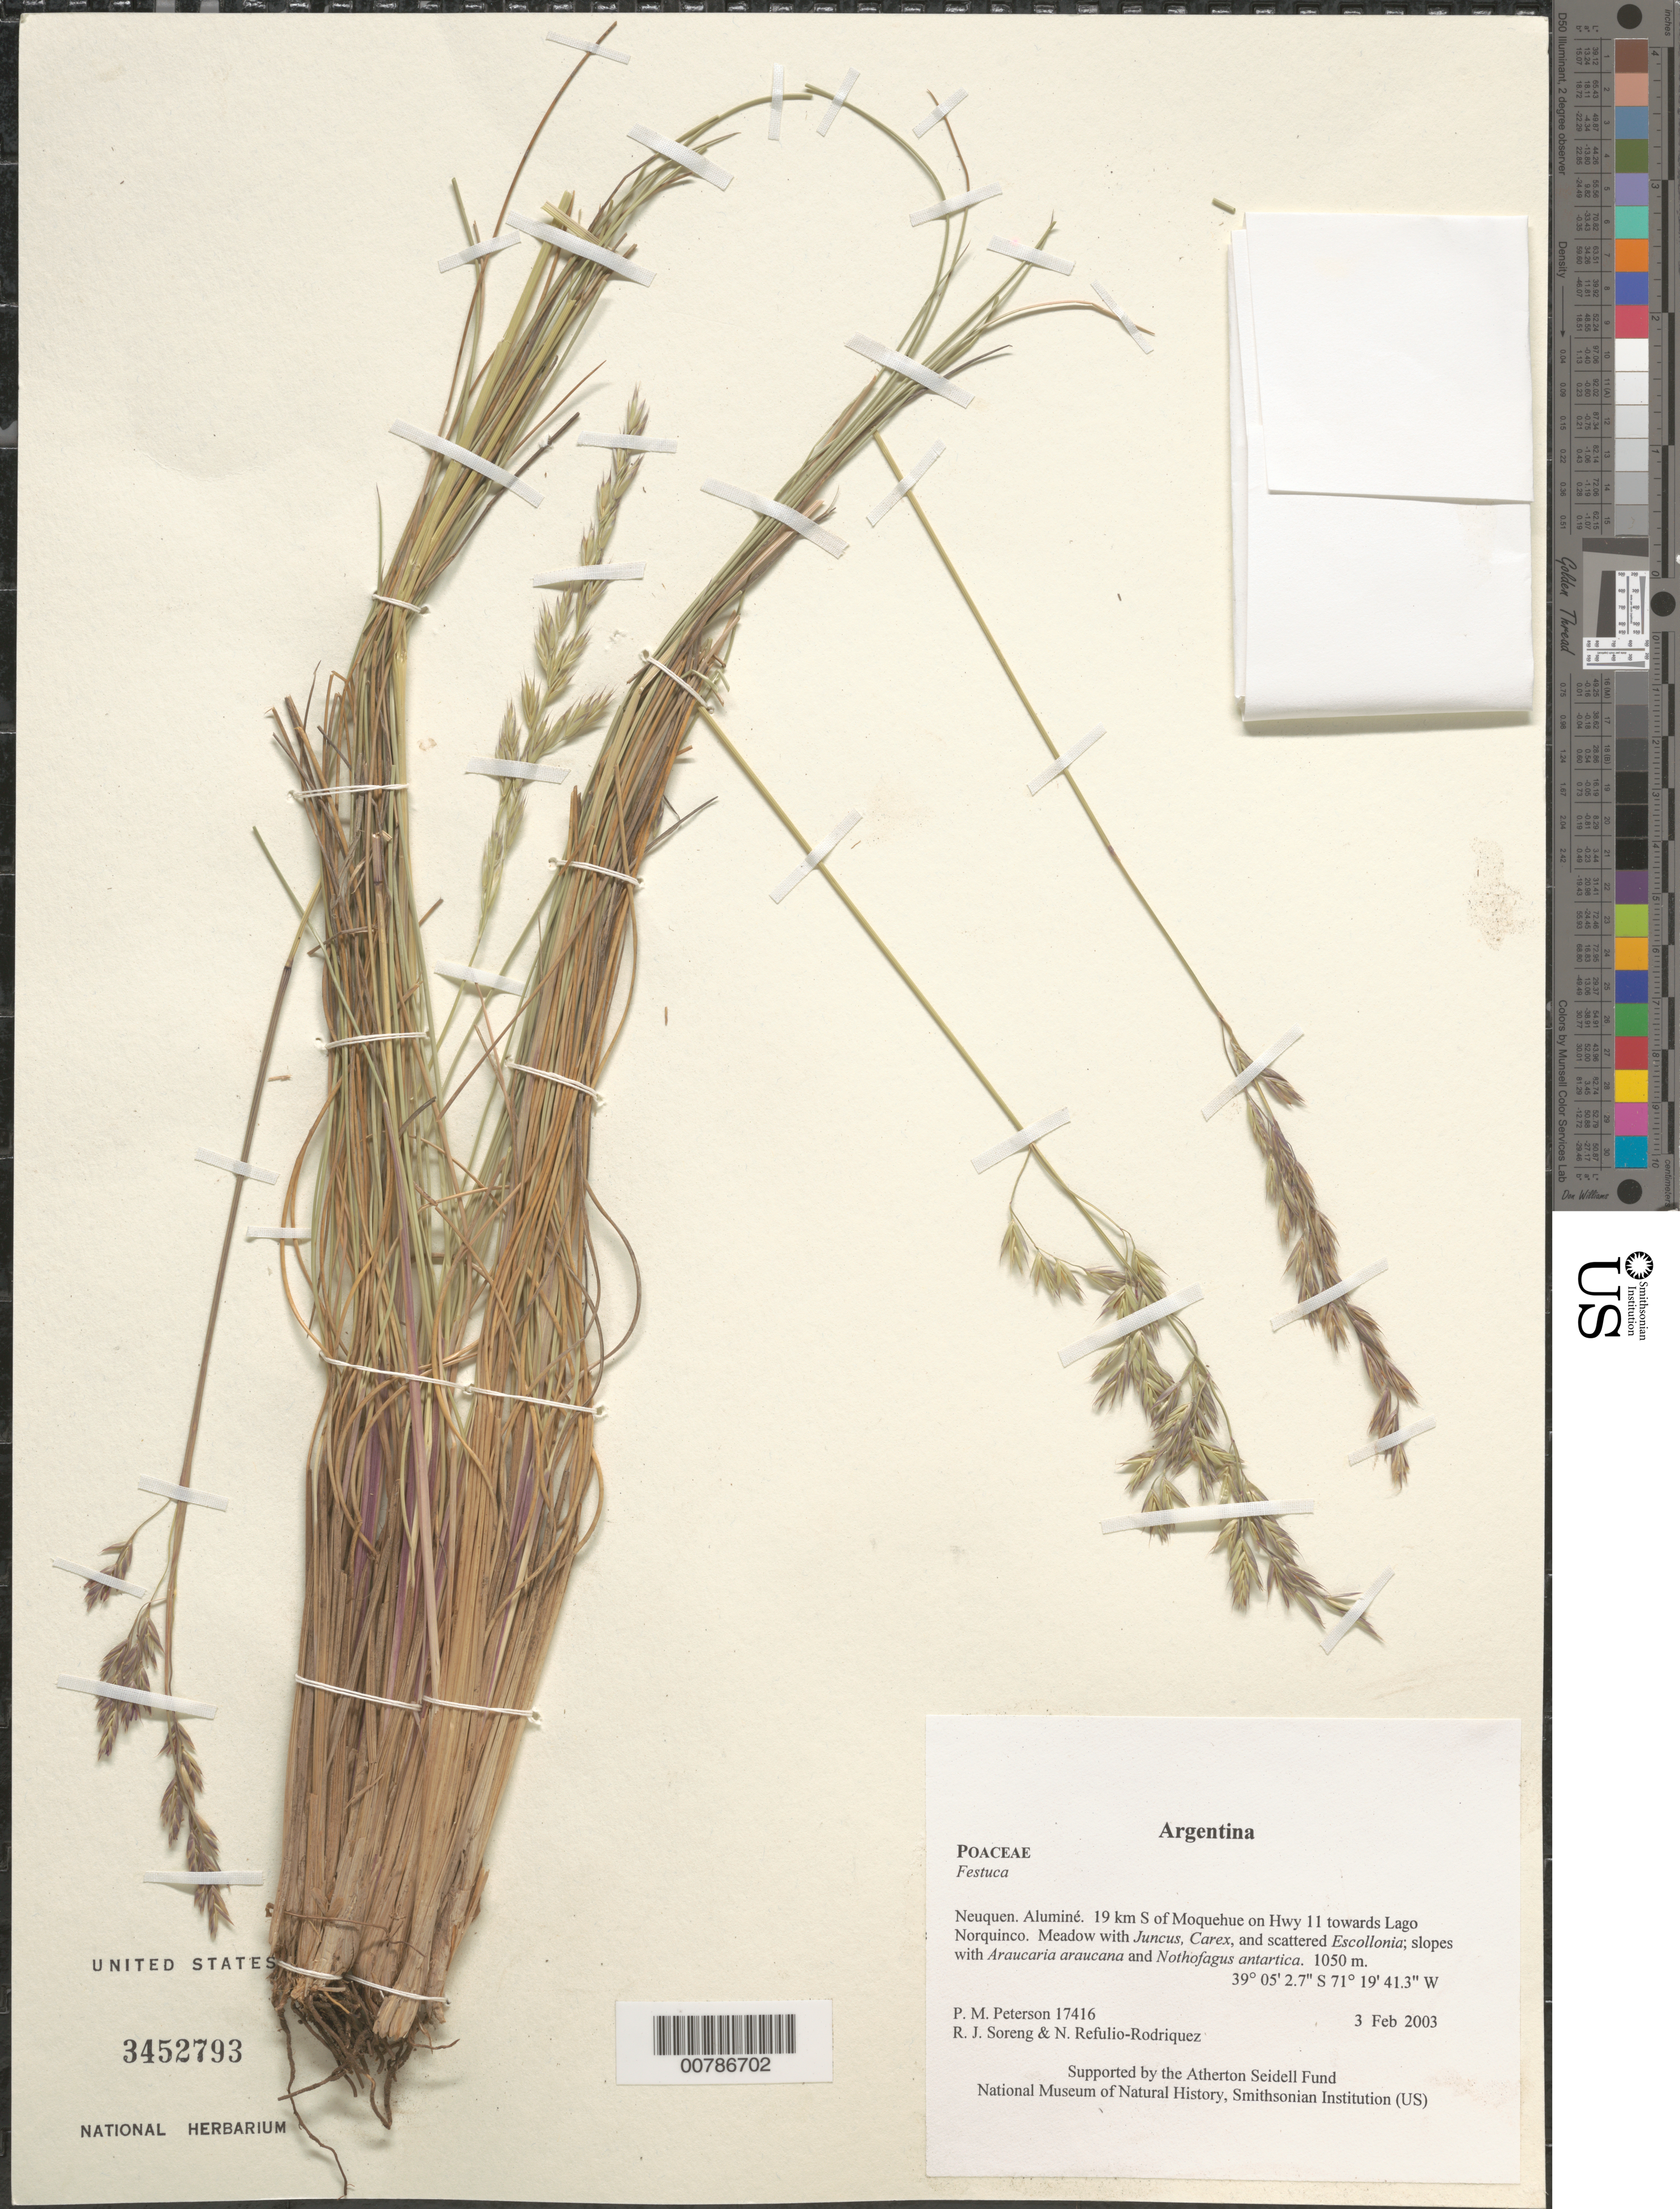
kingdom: Plantae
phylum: Tracheophyta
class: Liliopsida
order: Poales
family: Poaceae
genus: Festuca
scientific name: Festuca sp.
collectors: P. M. Peterson, R. J. Soreng & N. Refulio-Rodríguez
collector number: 17416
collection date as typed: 03 Feb 2003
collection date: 2003-02-03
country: Argentina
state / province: Neuquen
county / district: Aluminé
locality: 19 km S of Moquehue on Hwy 11 towards Lago Norquinco. Meadow with Juncus, Carex, and scattered Escollonia; slopes with Araucaria araucana and Nothofagus antartica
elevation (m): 1050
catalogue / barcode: US 3452793